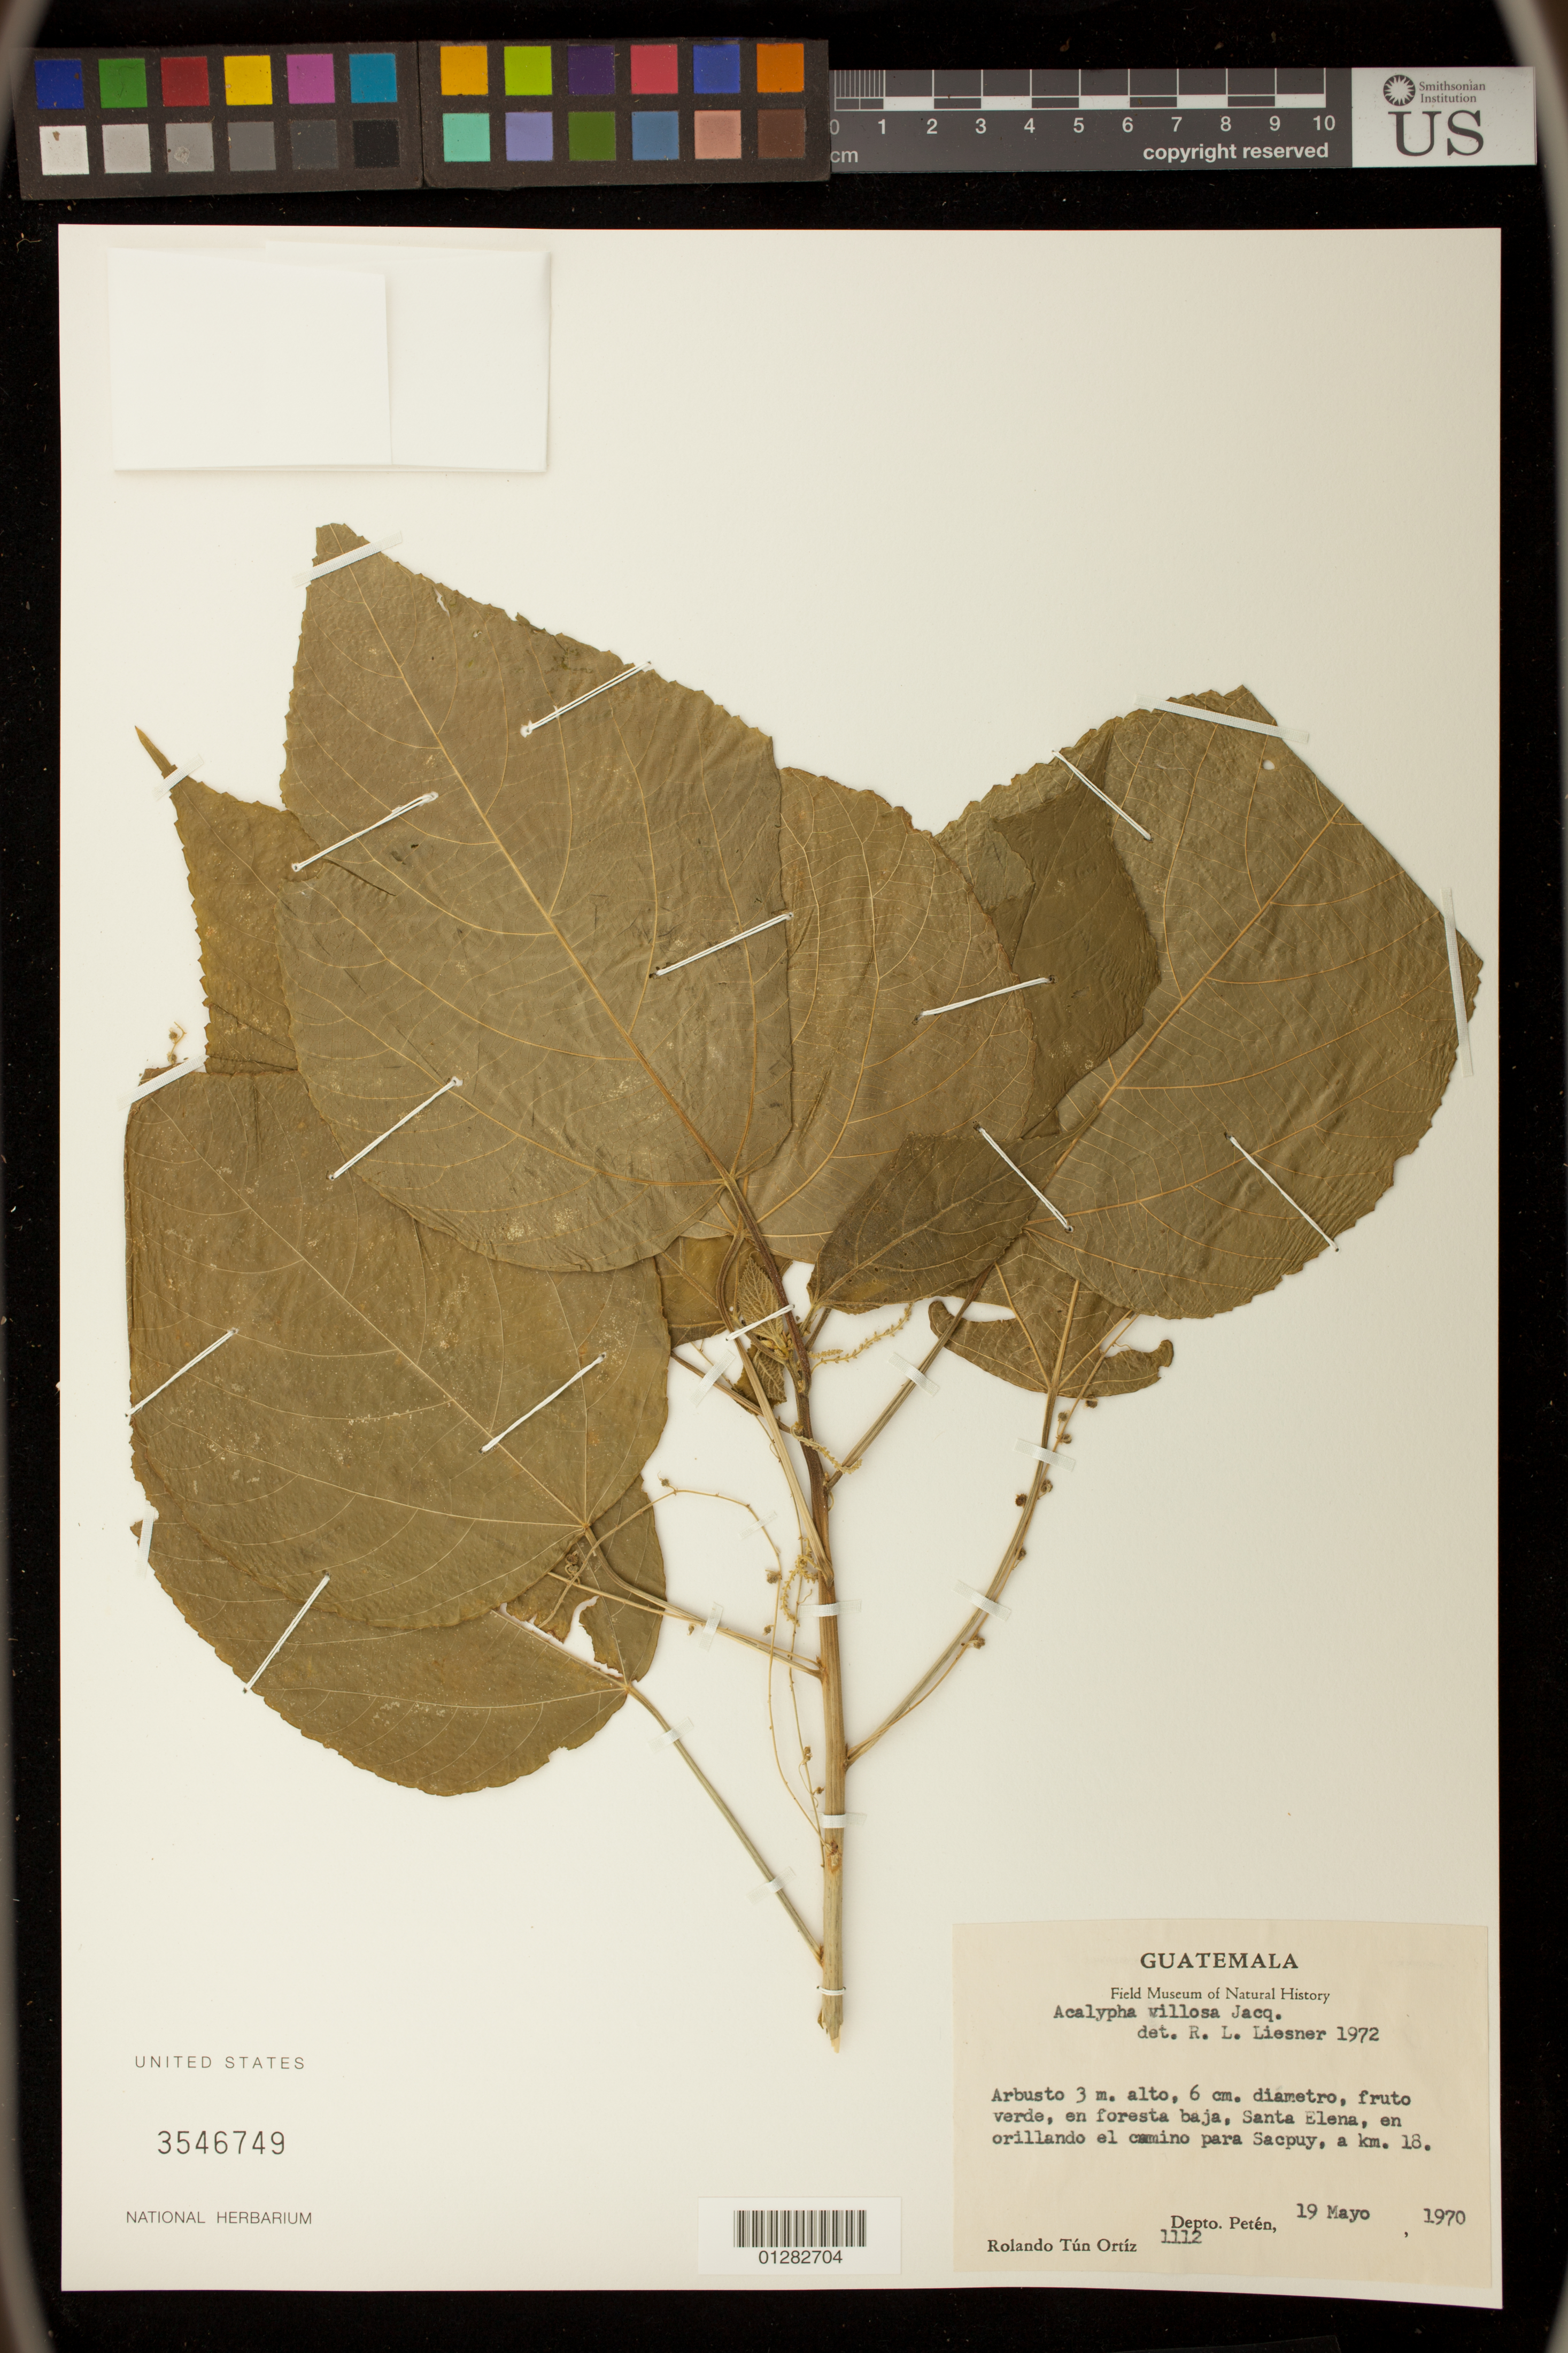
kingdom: Plantae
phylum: Tracheophyta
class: Magnoliopsida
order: Malpighiales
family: Euphorbiaceae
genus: Acalypha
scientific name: Acalypha villosa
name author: Jacq.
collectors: R. McVaugh & W. N. Koelz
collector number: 1112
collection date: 1970-05-19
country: Guatemala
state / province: El Petén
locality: en foresta baja, Santa Elena, en orillando el camino para Sacpuy, a km. 18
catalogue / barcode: US 3546749